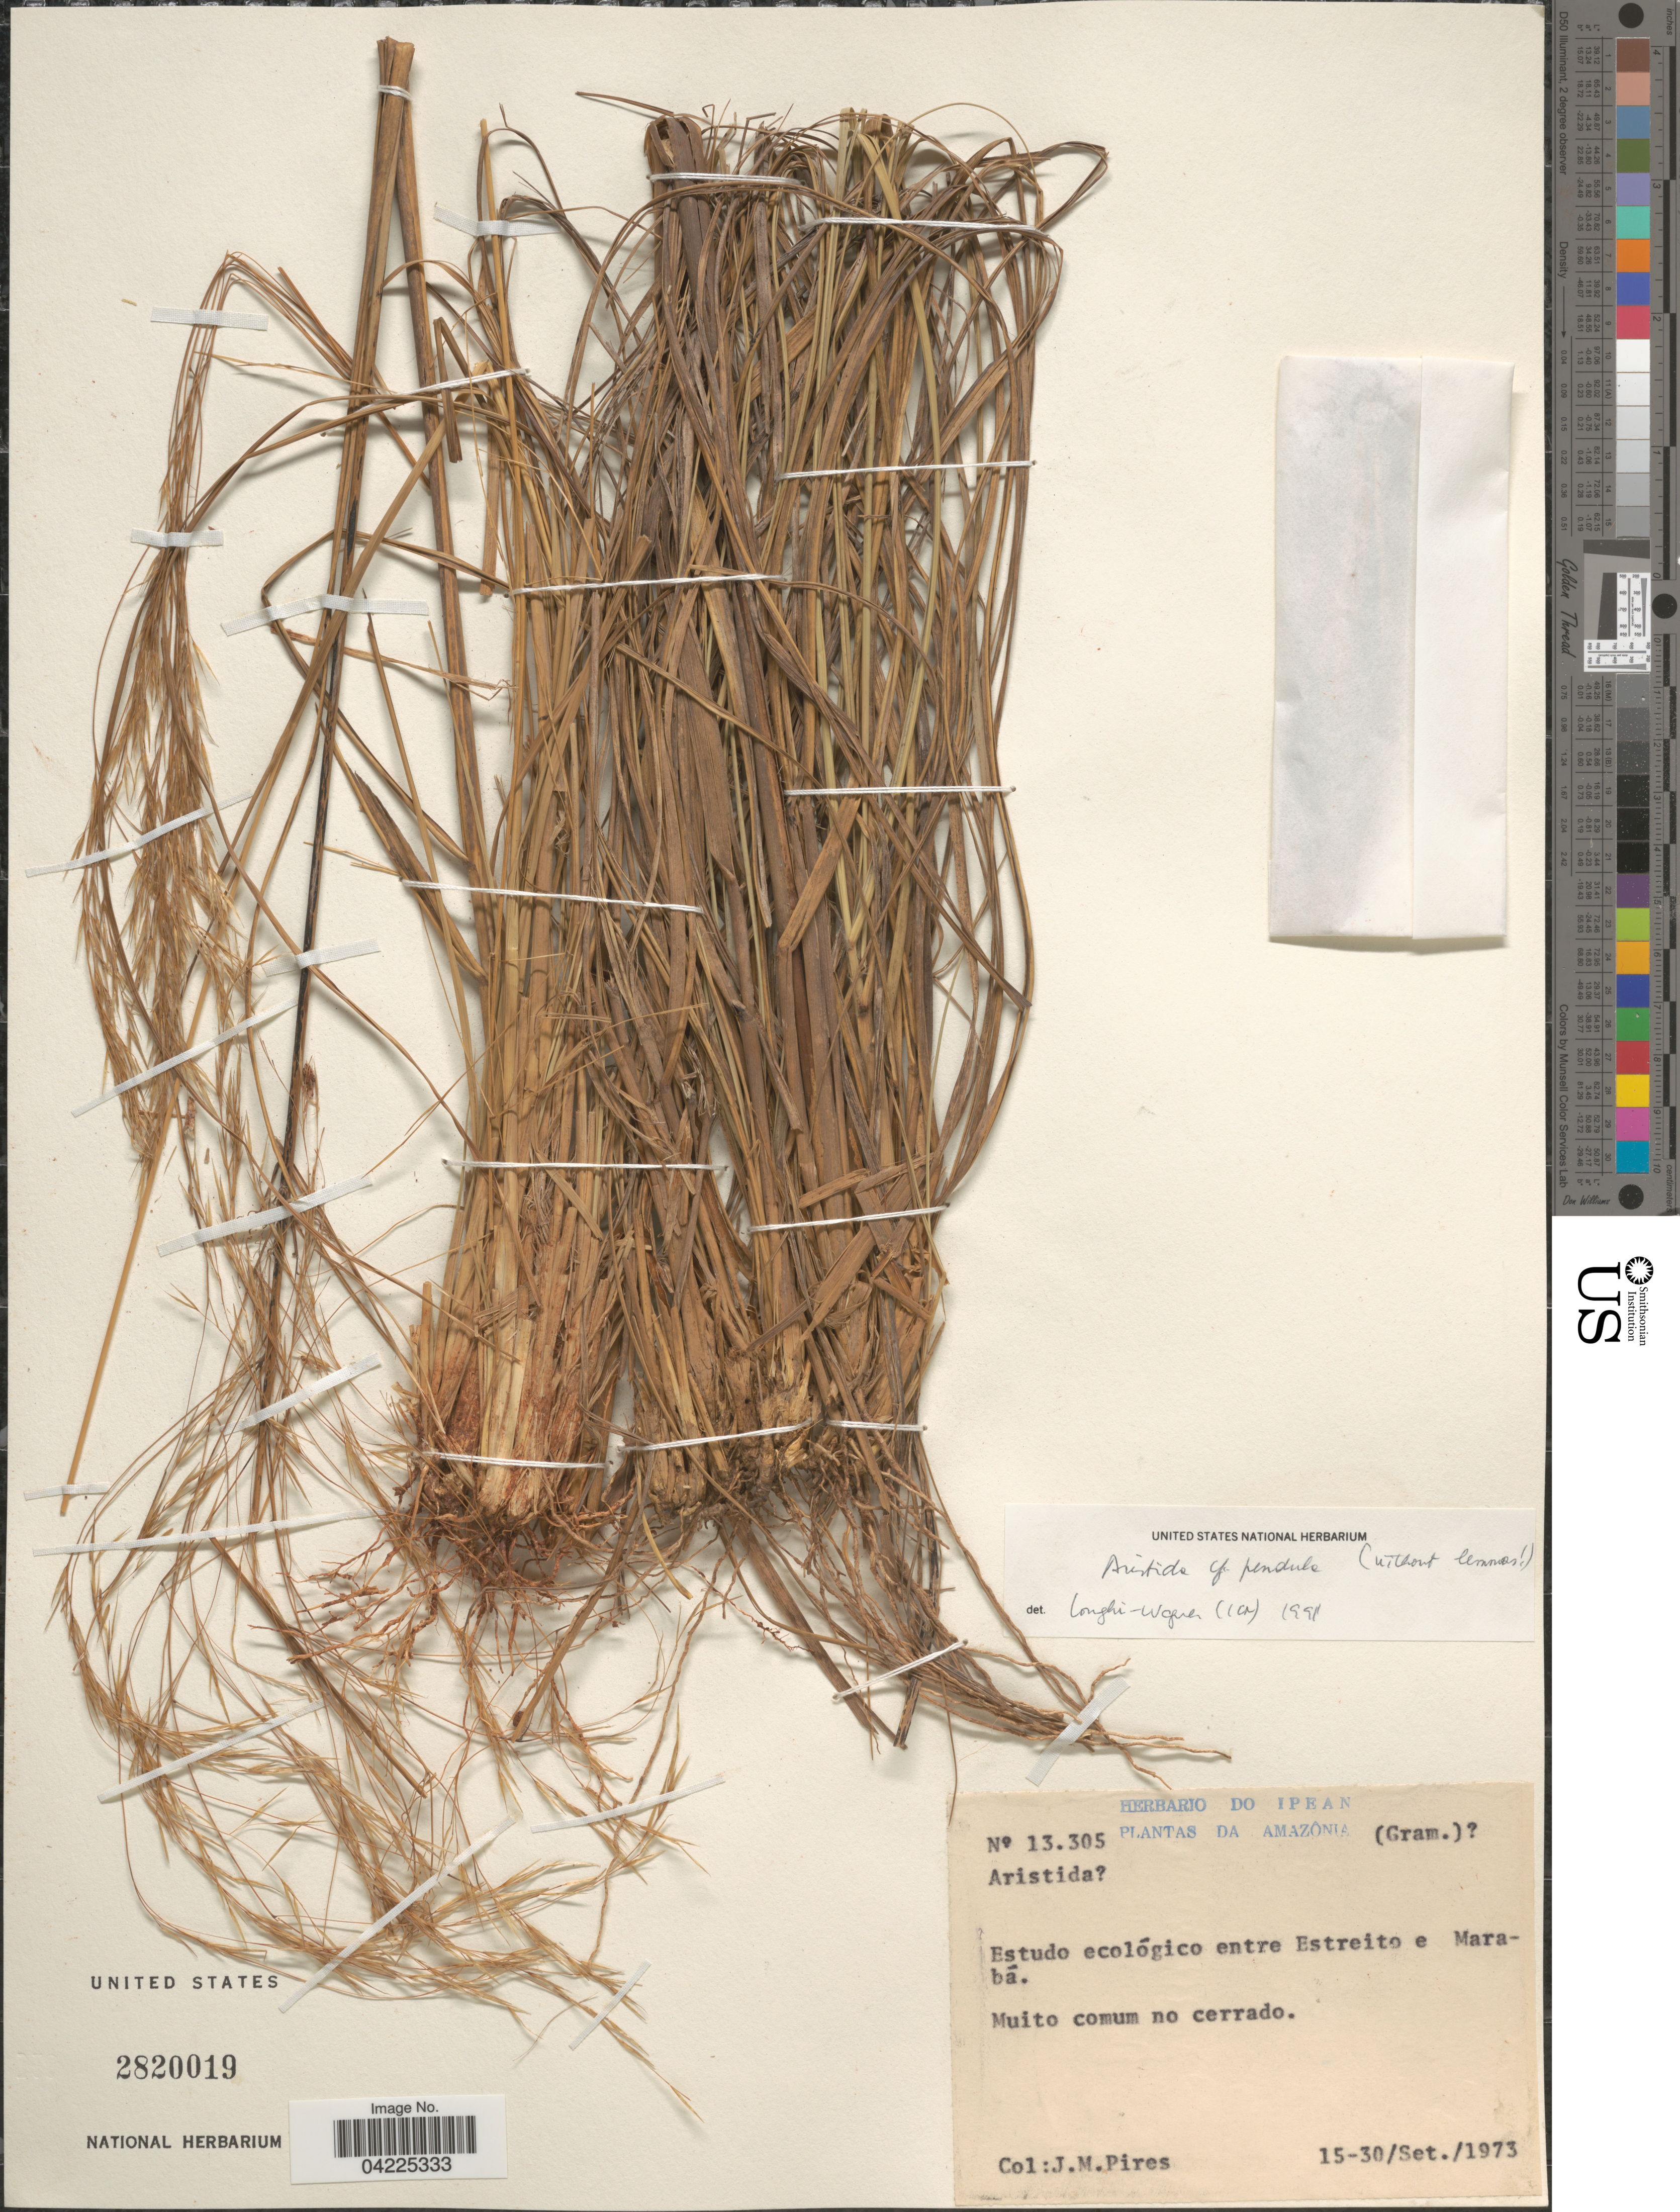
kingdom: Plantae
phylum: Tracheophyta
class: Liliopsida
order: Poales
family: Poaceae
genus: Aristida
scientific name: Aristida pendula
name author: Longhi-Wagner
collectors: J. M. Pires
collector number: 13305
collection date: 1973-09-15/1973-09-30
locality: Amazônia.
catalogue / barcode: US 2820019